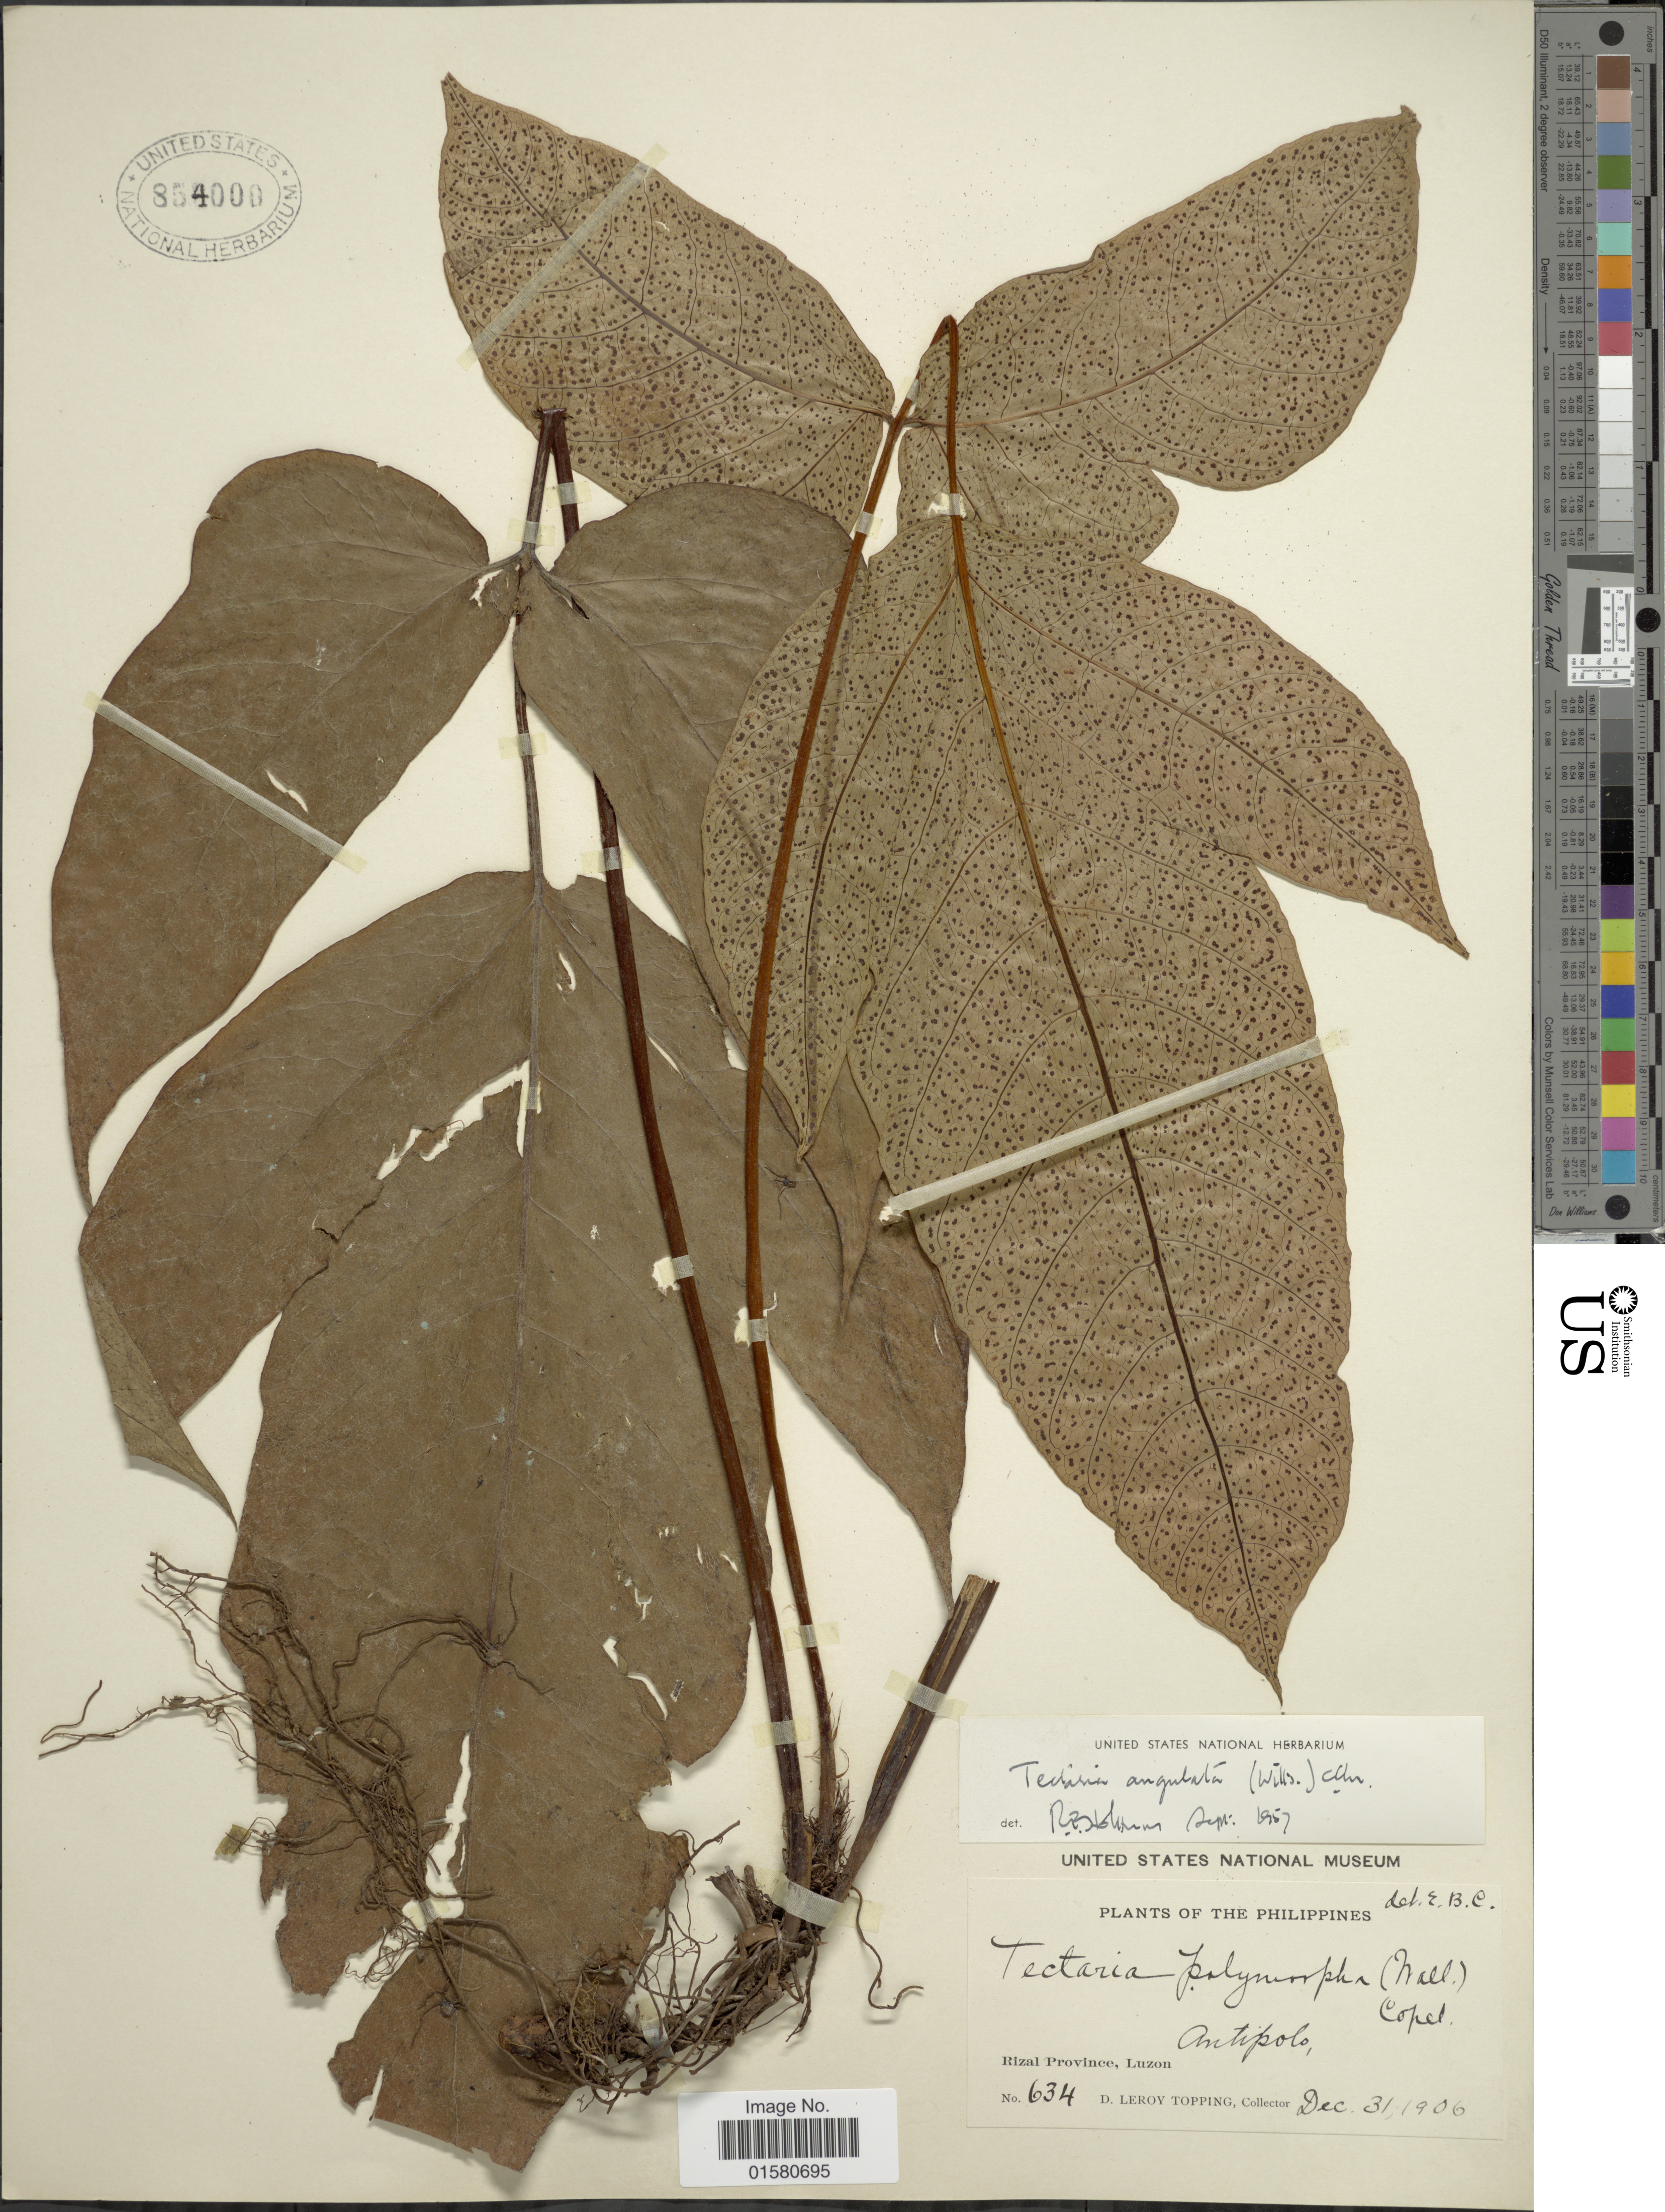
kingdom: Plantae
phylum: Tracheophyta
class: Polypodiopsida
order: Polypodiales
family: Tectariaceae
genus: Tectaria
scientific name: Tectaria angulata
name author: (Willd.) Copel.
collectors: D. L. Topping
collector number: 634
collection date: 1906-12-31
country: Philippines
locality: Rizal Province, Luzon. Antipolo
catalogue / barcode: US 854000